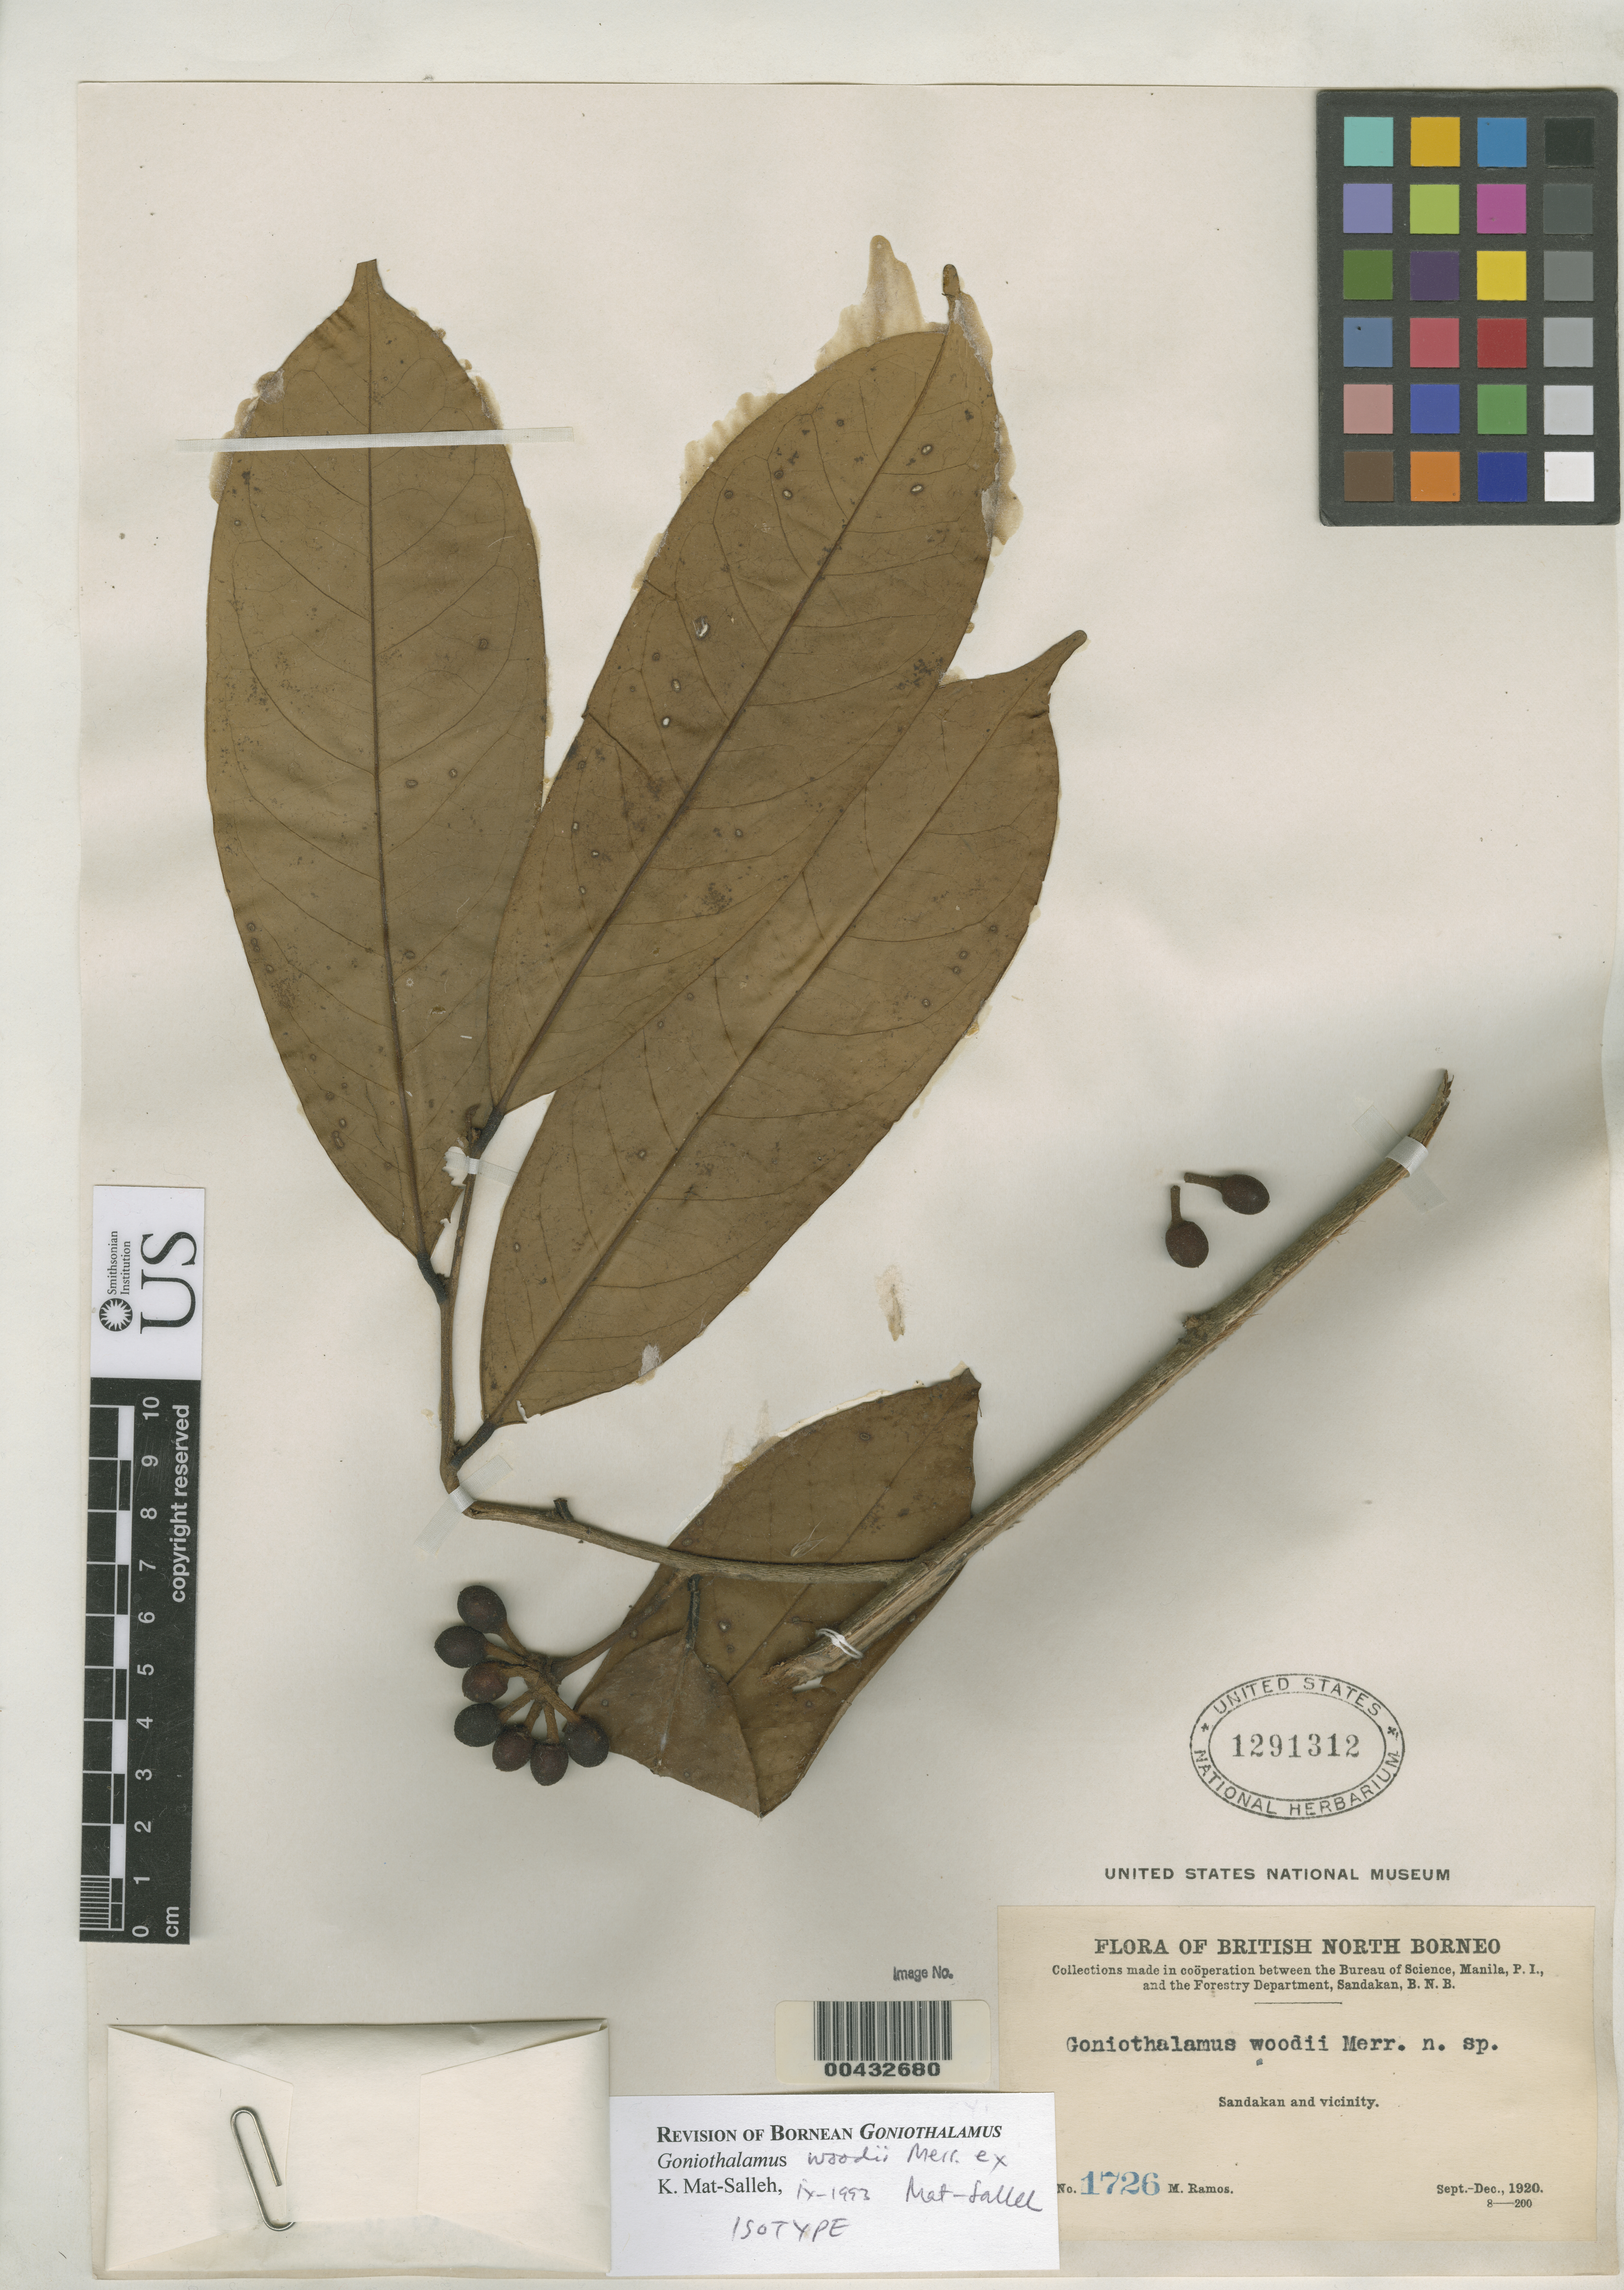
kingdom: Plantae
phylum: Tracheophyta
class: Magnoliopsida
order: Magnoliales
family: Annonaceae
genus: Goniothalamus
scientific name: Goniothalamus woodii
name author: Merr. ex Mat-Salleh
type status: Isotype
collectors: M. Ramos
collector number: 1726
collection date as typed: Sep 1920 to -- Dec 1920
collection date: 1920-09/1920-12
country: Malaysia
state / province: Sabah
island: Borneo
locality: Sandakan and vicinity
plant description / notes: Common name: Bonang (Brunei), pisang-pisang (Brunei), limpanas (Dusun), limpanas puteh (Kedayan)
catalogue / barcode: US 1291312